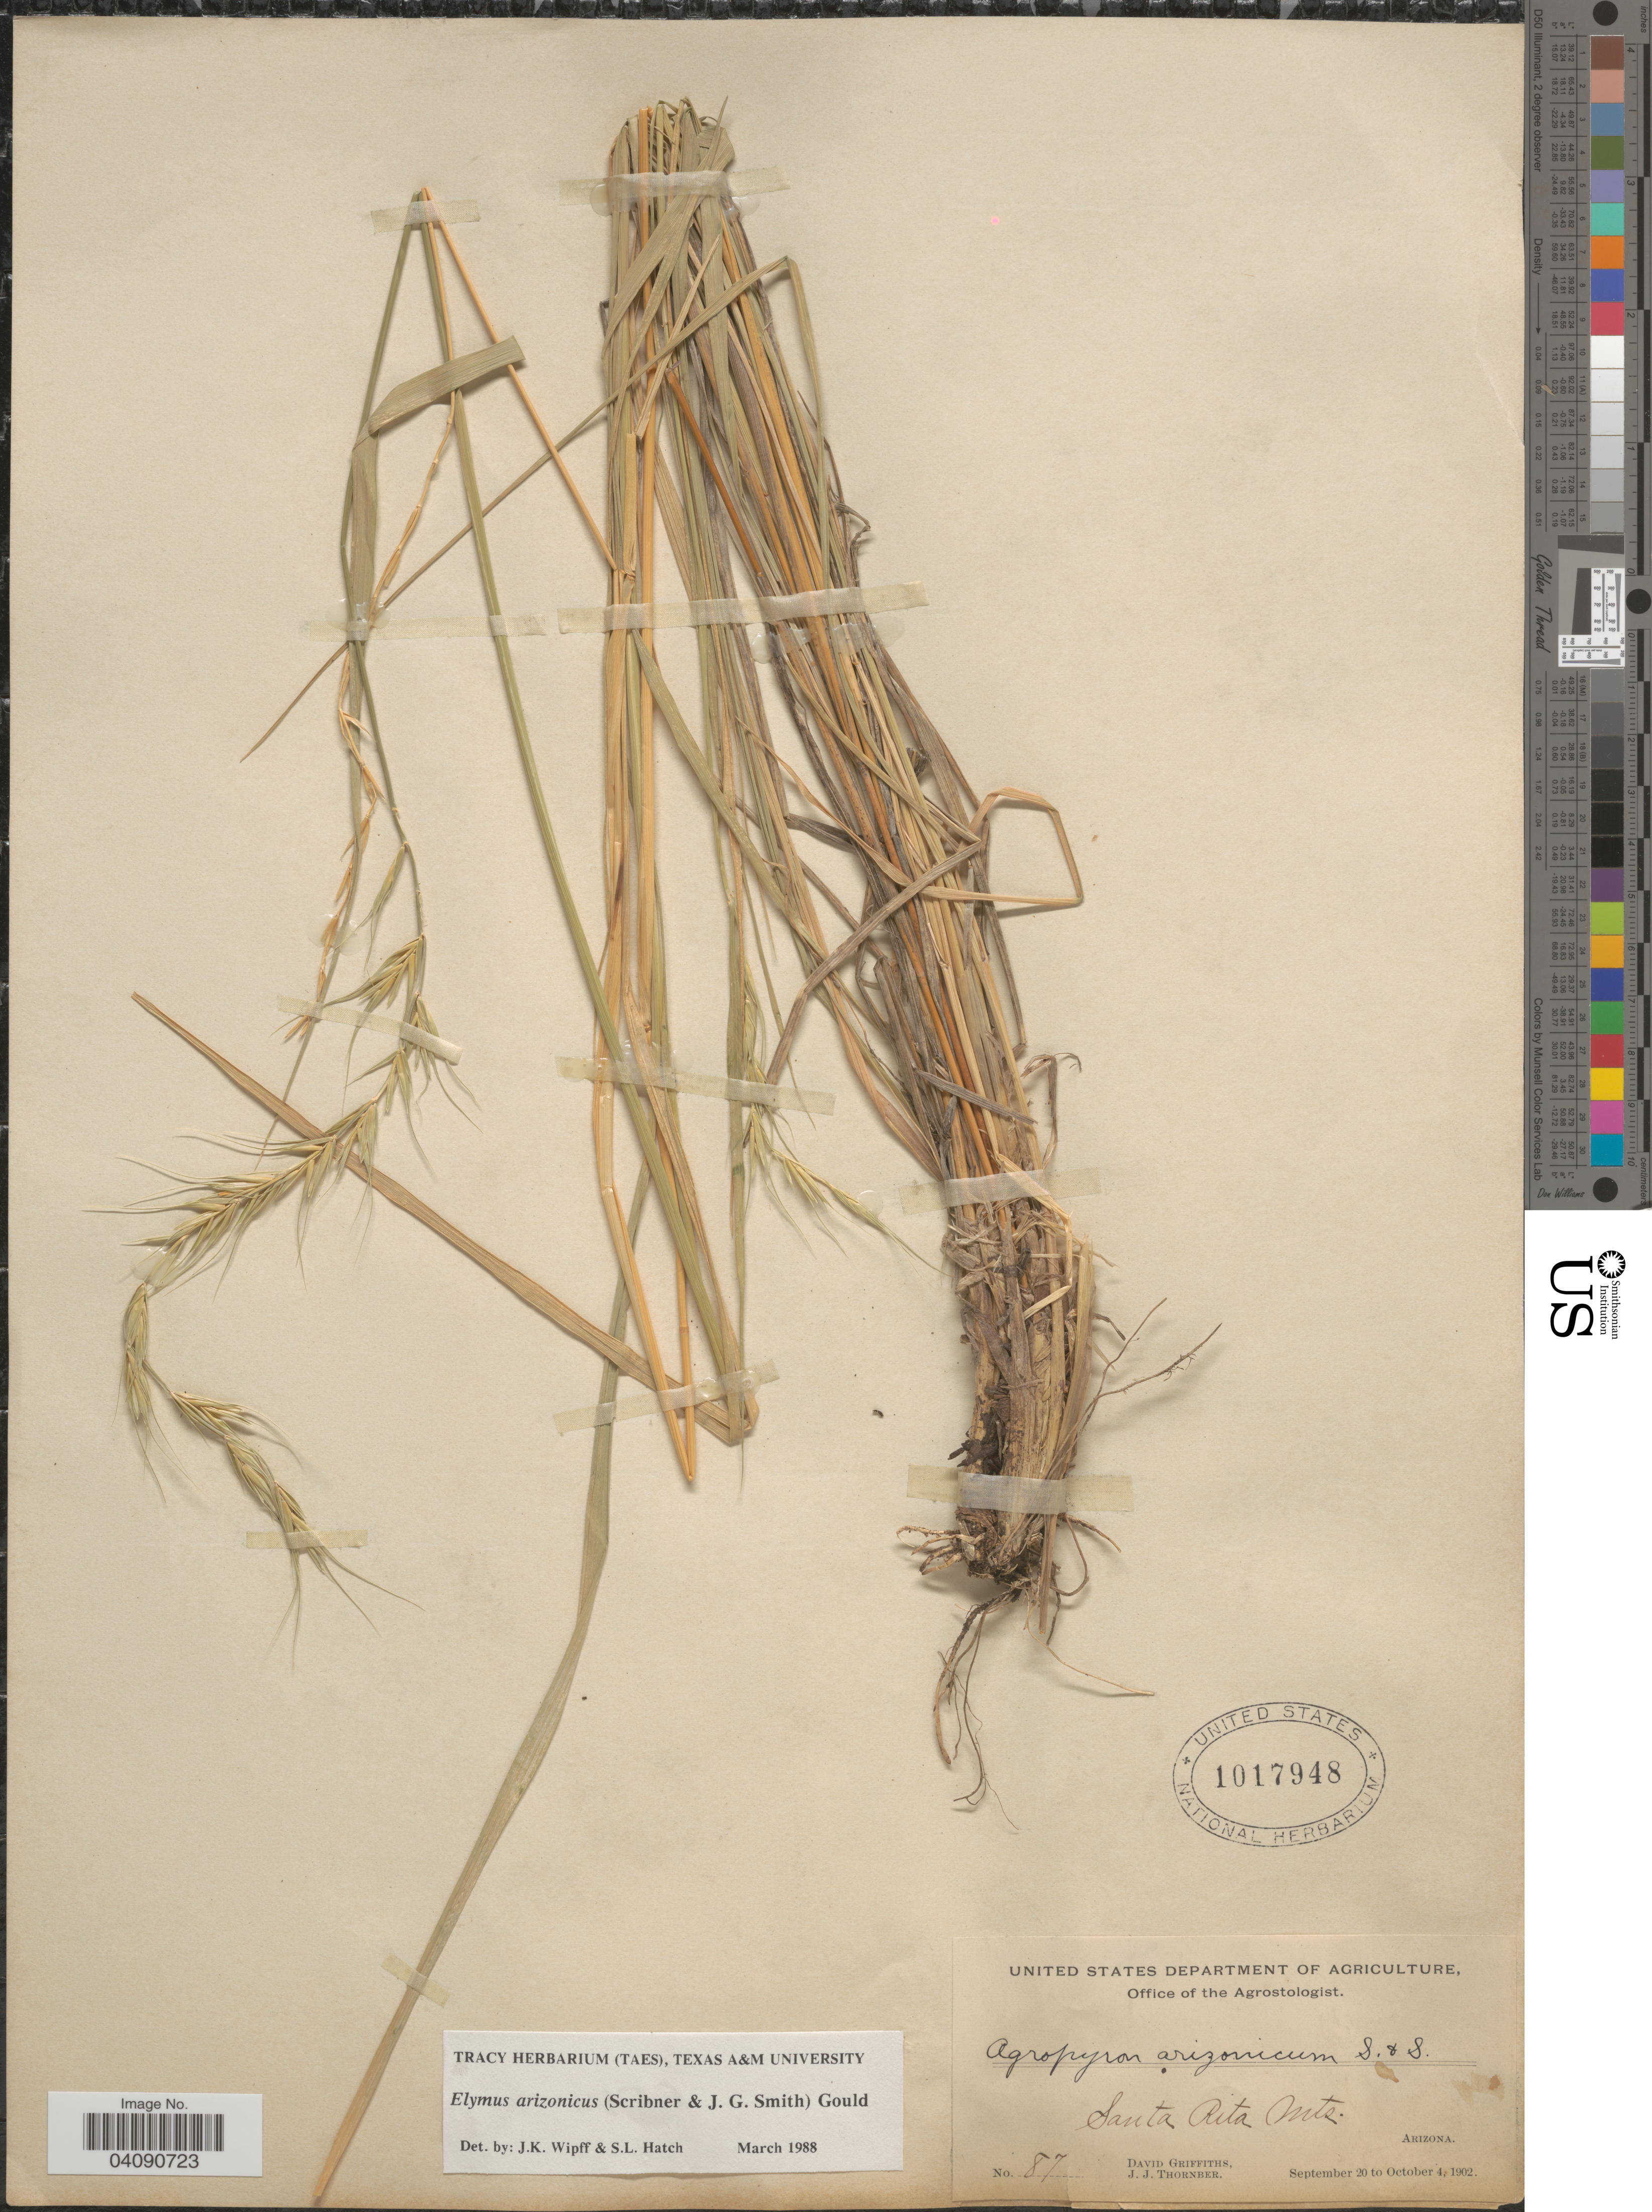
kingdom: Plantae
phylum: Tracheophyta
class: Liliopsida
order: Poales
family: Poaceae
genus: Elymus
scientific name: Elymus arizonicus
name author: (Scribn. & J.G. Sm.) Gould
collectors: D. Griffiths & J. Thornber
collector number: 87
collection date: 1902-09-20/1902-10-04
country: United States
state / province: Arizona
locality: Santa Rita Mts.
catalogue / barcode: US 1017948